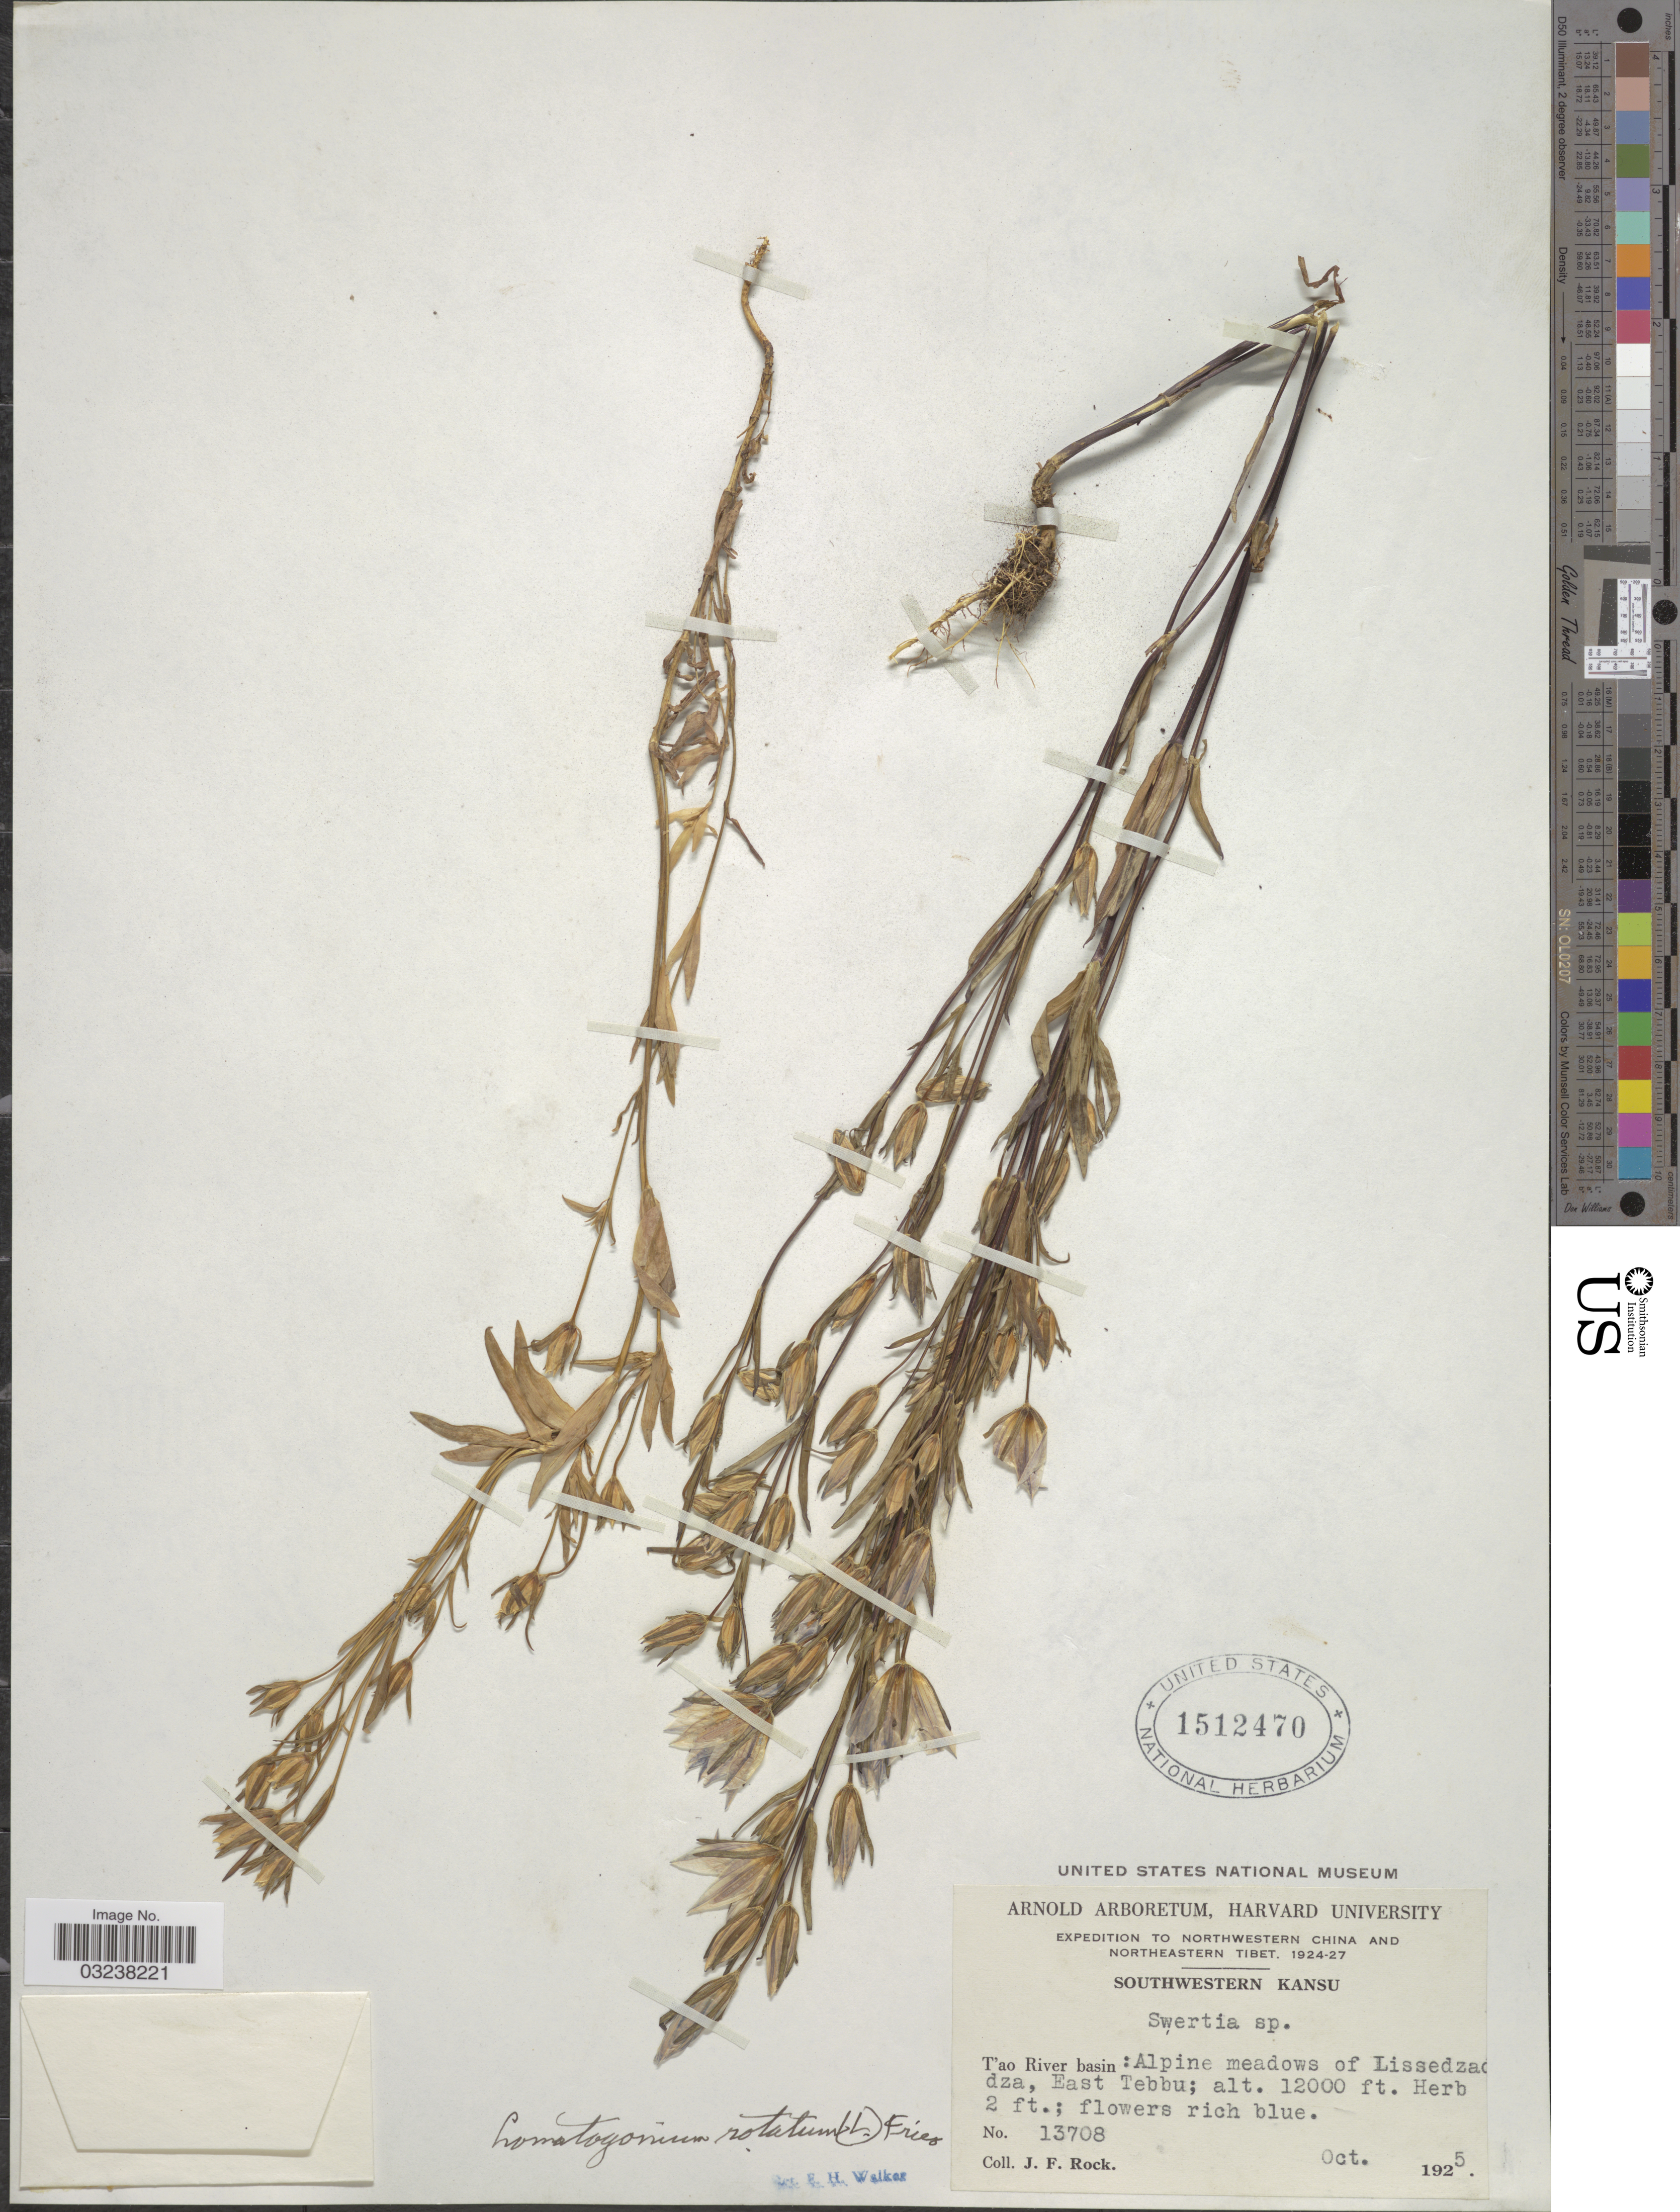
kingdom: Plantae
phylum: Tracheophyta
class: Magnoliopsida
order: Gentianales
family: Gentianaceae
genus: Lomatogonium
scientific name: Lomatogonium rotatum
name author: (L.) Fr.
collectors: J. Rock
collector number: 13708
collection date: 1925-10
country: China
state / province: Gansu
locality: Northwestern China and Northeastern Tibet. Southwestern Kansu. T'ao River basin: Alpine meadows of Lissedzadza, East Tebbu.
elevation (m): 3658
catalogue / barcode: US 1512470